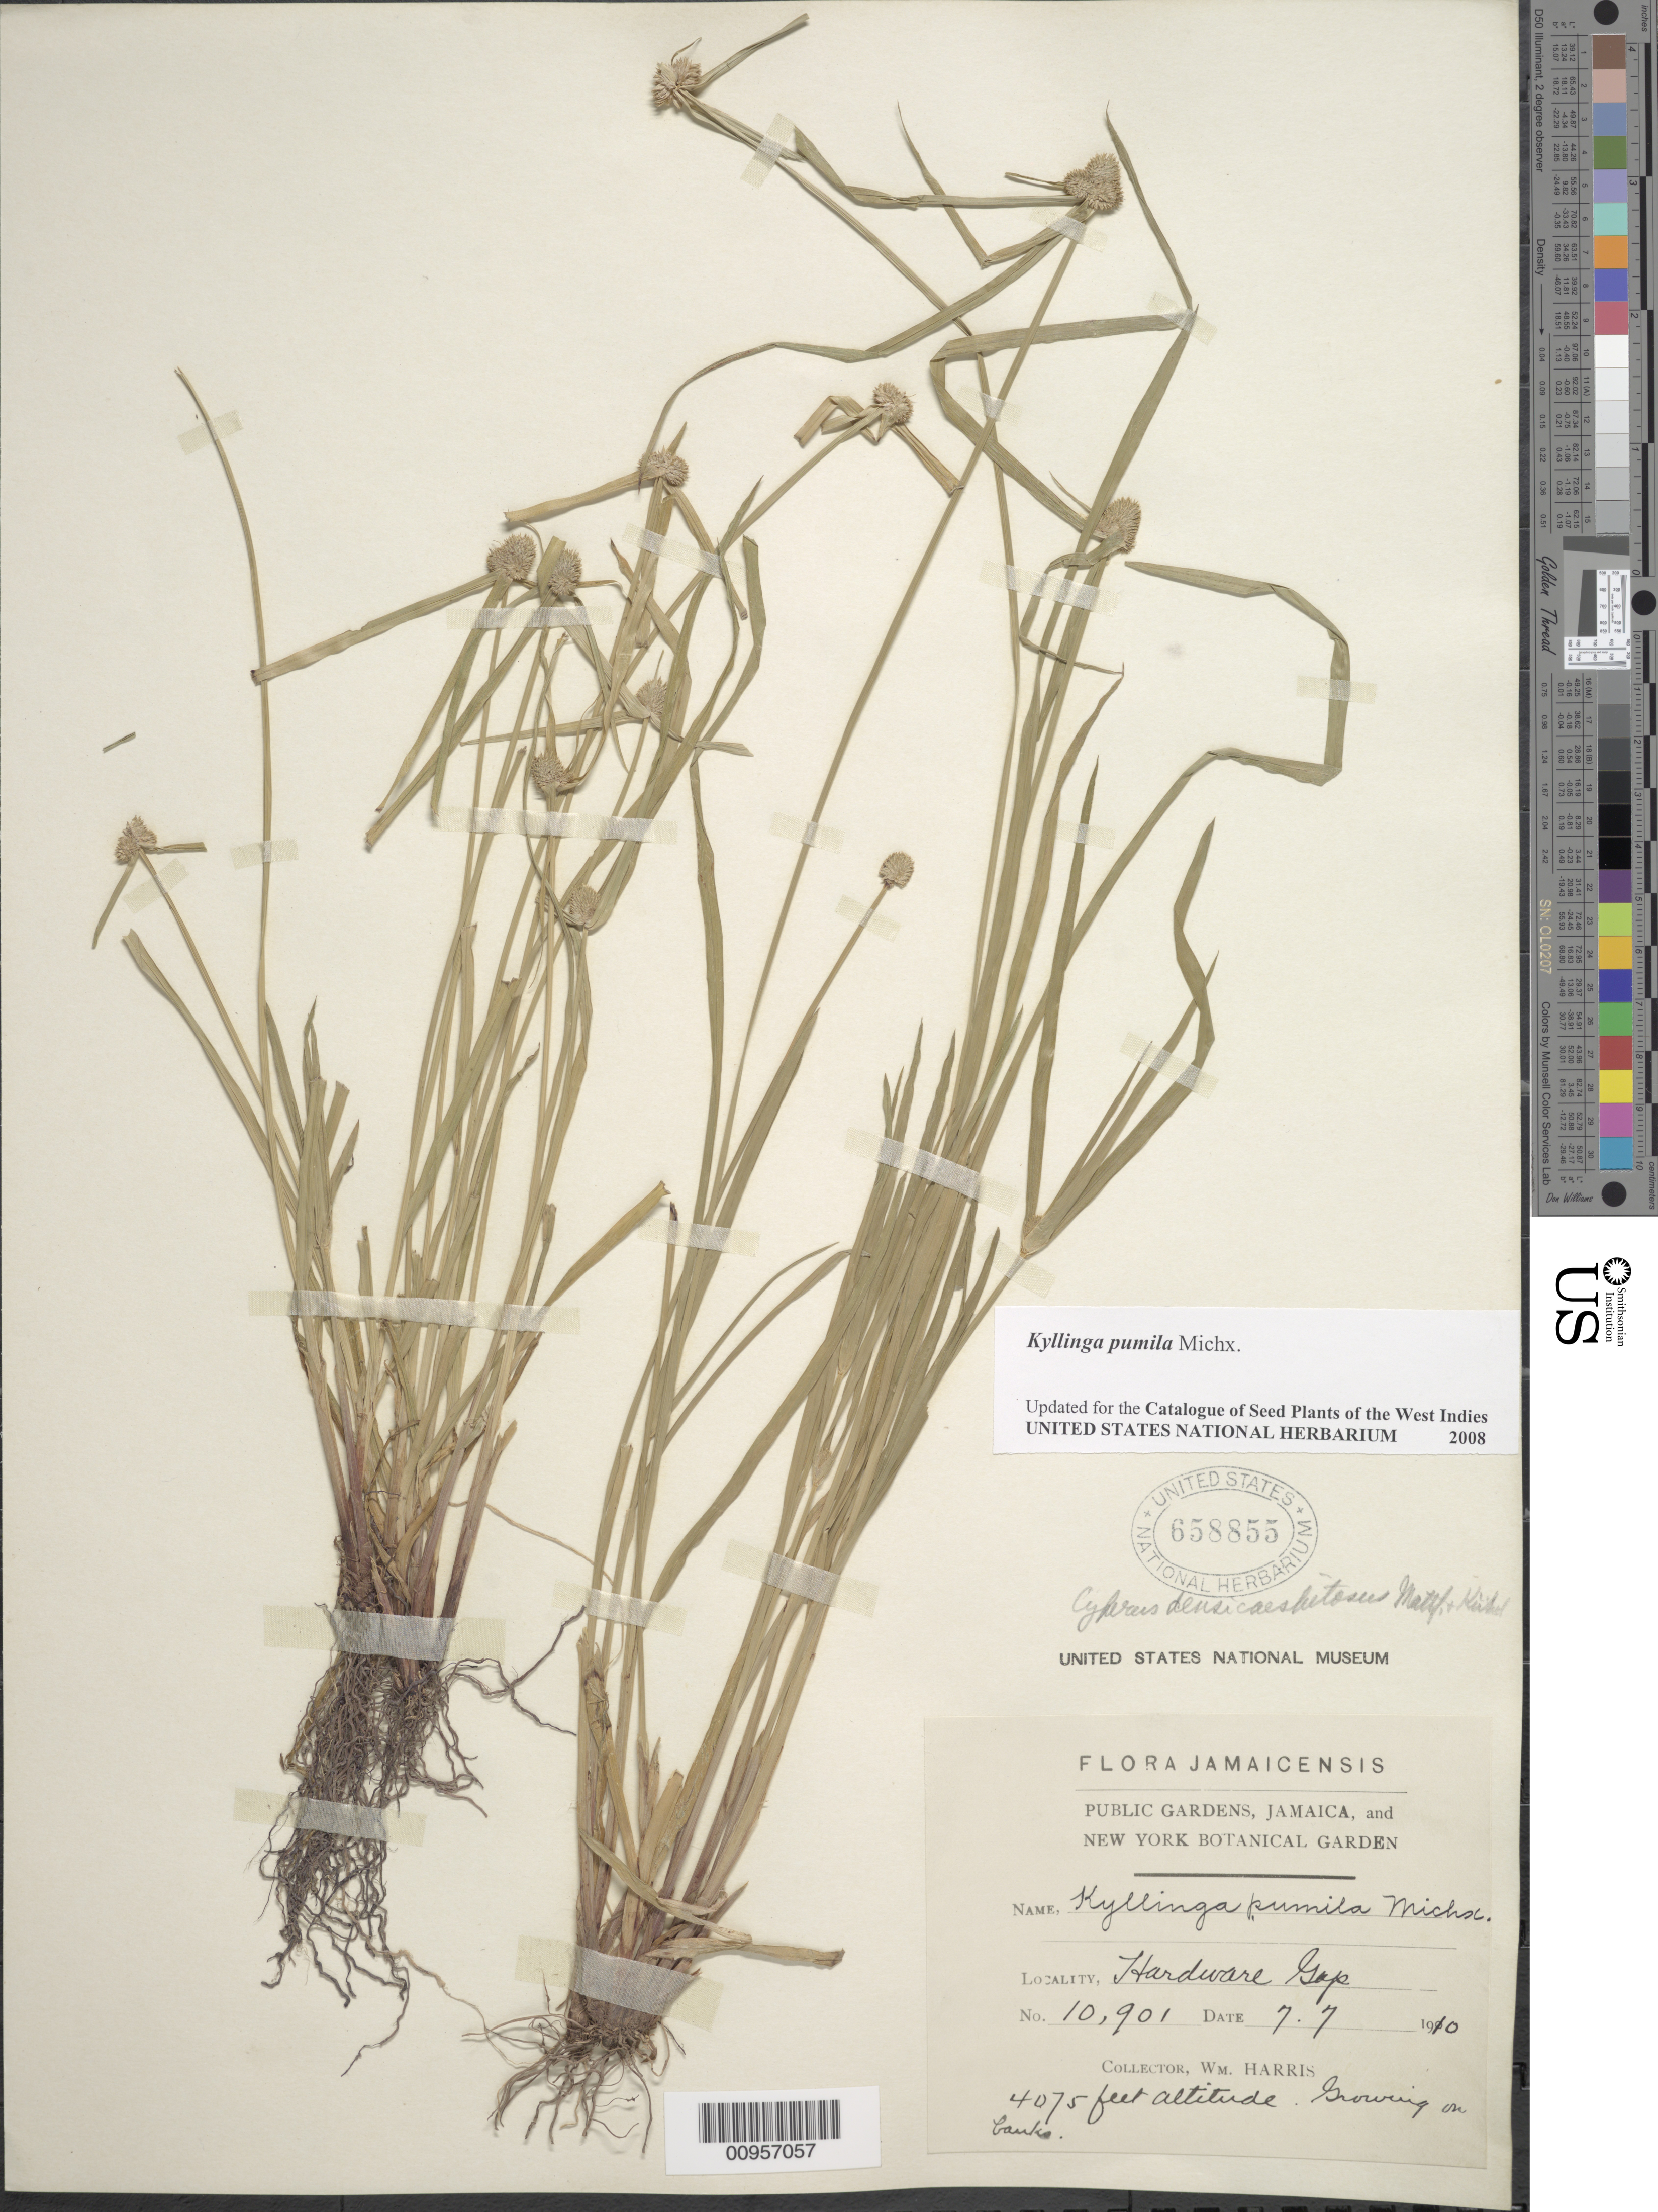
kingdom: Plantae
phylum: Tracheophyta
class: Liliopsida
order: Poales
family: Cyperaceae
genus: Cyperus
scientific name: Cyperus hortensis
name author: (Salzm. ex Steud.) Dorr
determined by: Strong, Mark T., (BOT), Smithsonian Institution - National Museum of Natural History (UNITED STATES)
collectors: W. H. Harris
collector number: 10901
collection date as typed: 07 Jul 1910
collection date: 1910-07-07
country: Jamaica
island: Jamaica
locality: Hardware Gap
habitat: Growing on banks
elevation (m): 1242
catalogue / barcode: US 658855